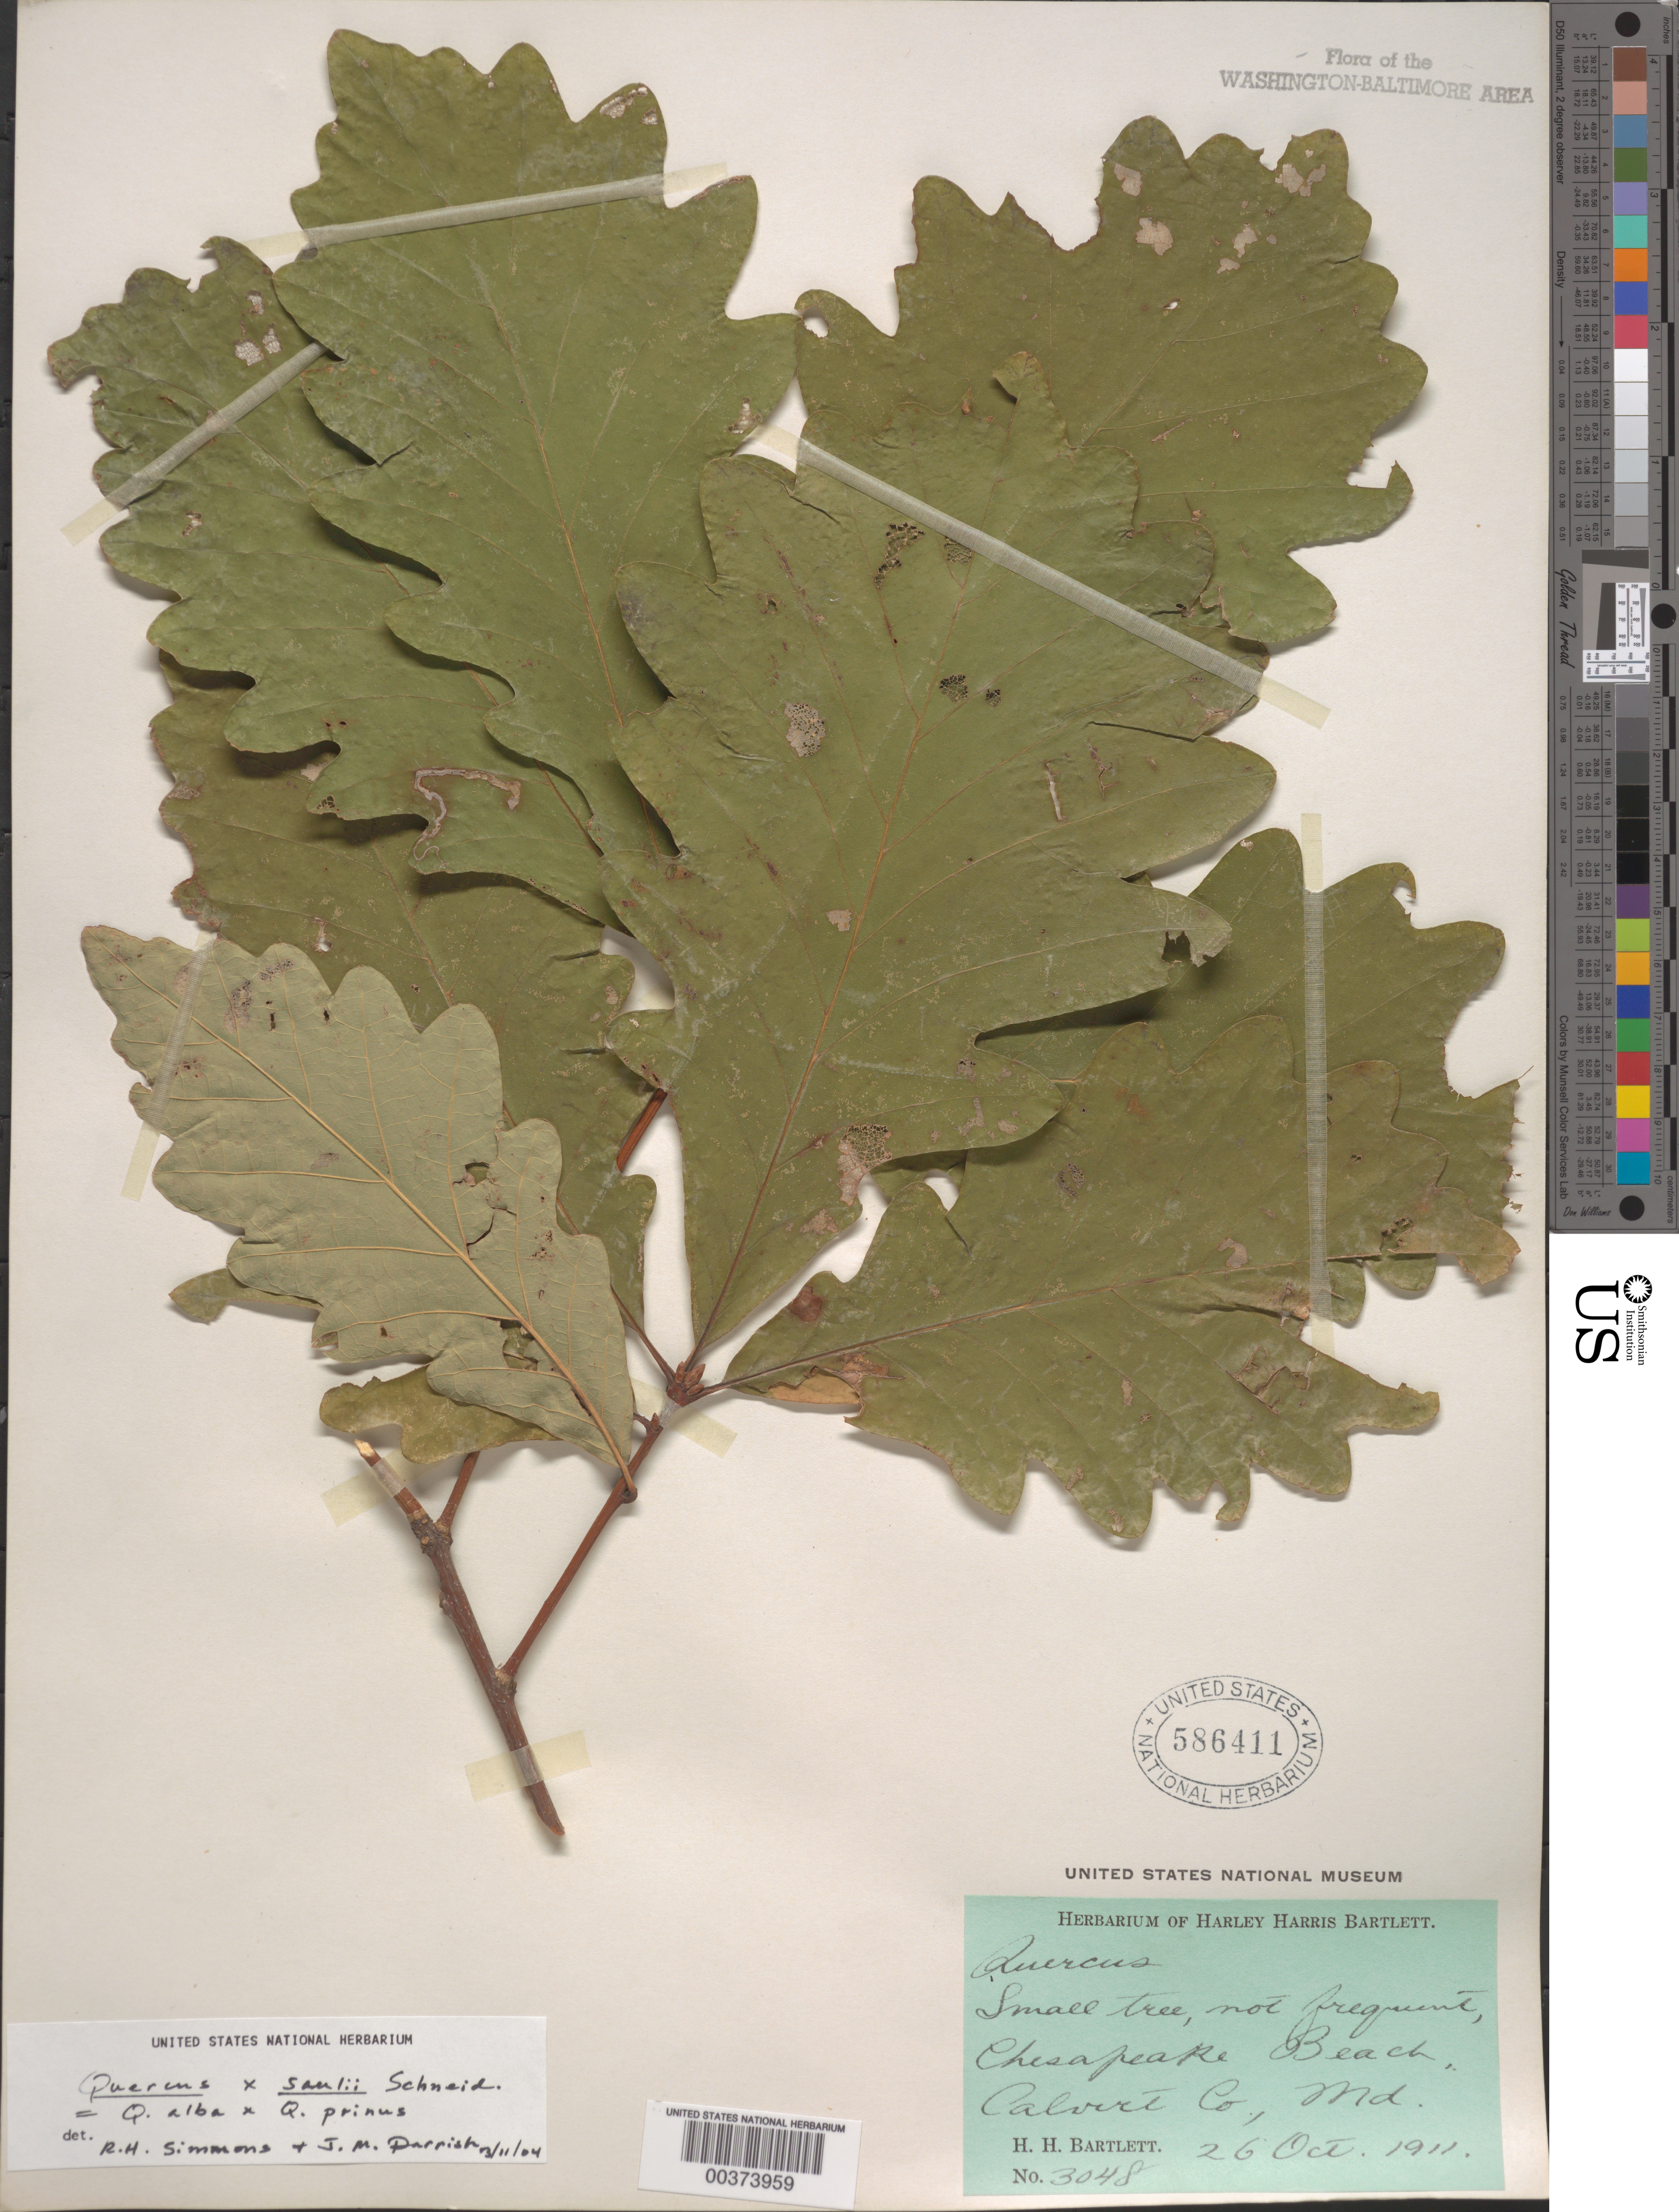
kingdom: Plantae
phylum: Tracheophyta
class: Magnoliopsida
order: Fagales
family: Fagaceae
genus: Quercus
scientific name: Quercus x saulii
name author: C. K. Schneider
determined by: Simmons, R. H., (UNITED STATES)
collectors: H. H. Bartlett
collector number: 3048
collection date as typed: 26 Oct 1911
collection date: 1911-10-26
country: United States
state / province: Maryland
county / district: Calvert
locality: Chesapeake Beach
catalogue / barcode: US 586411